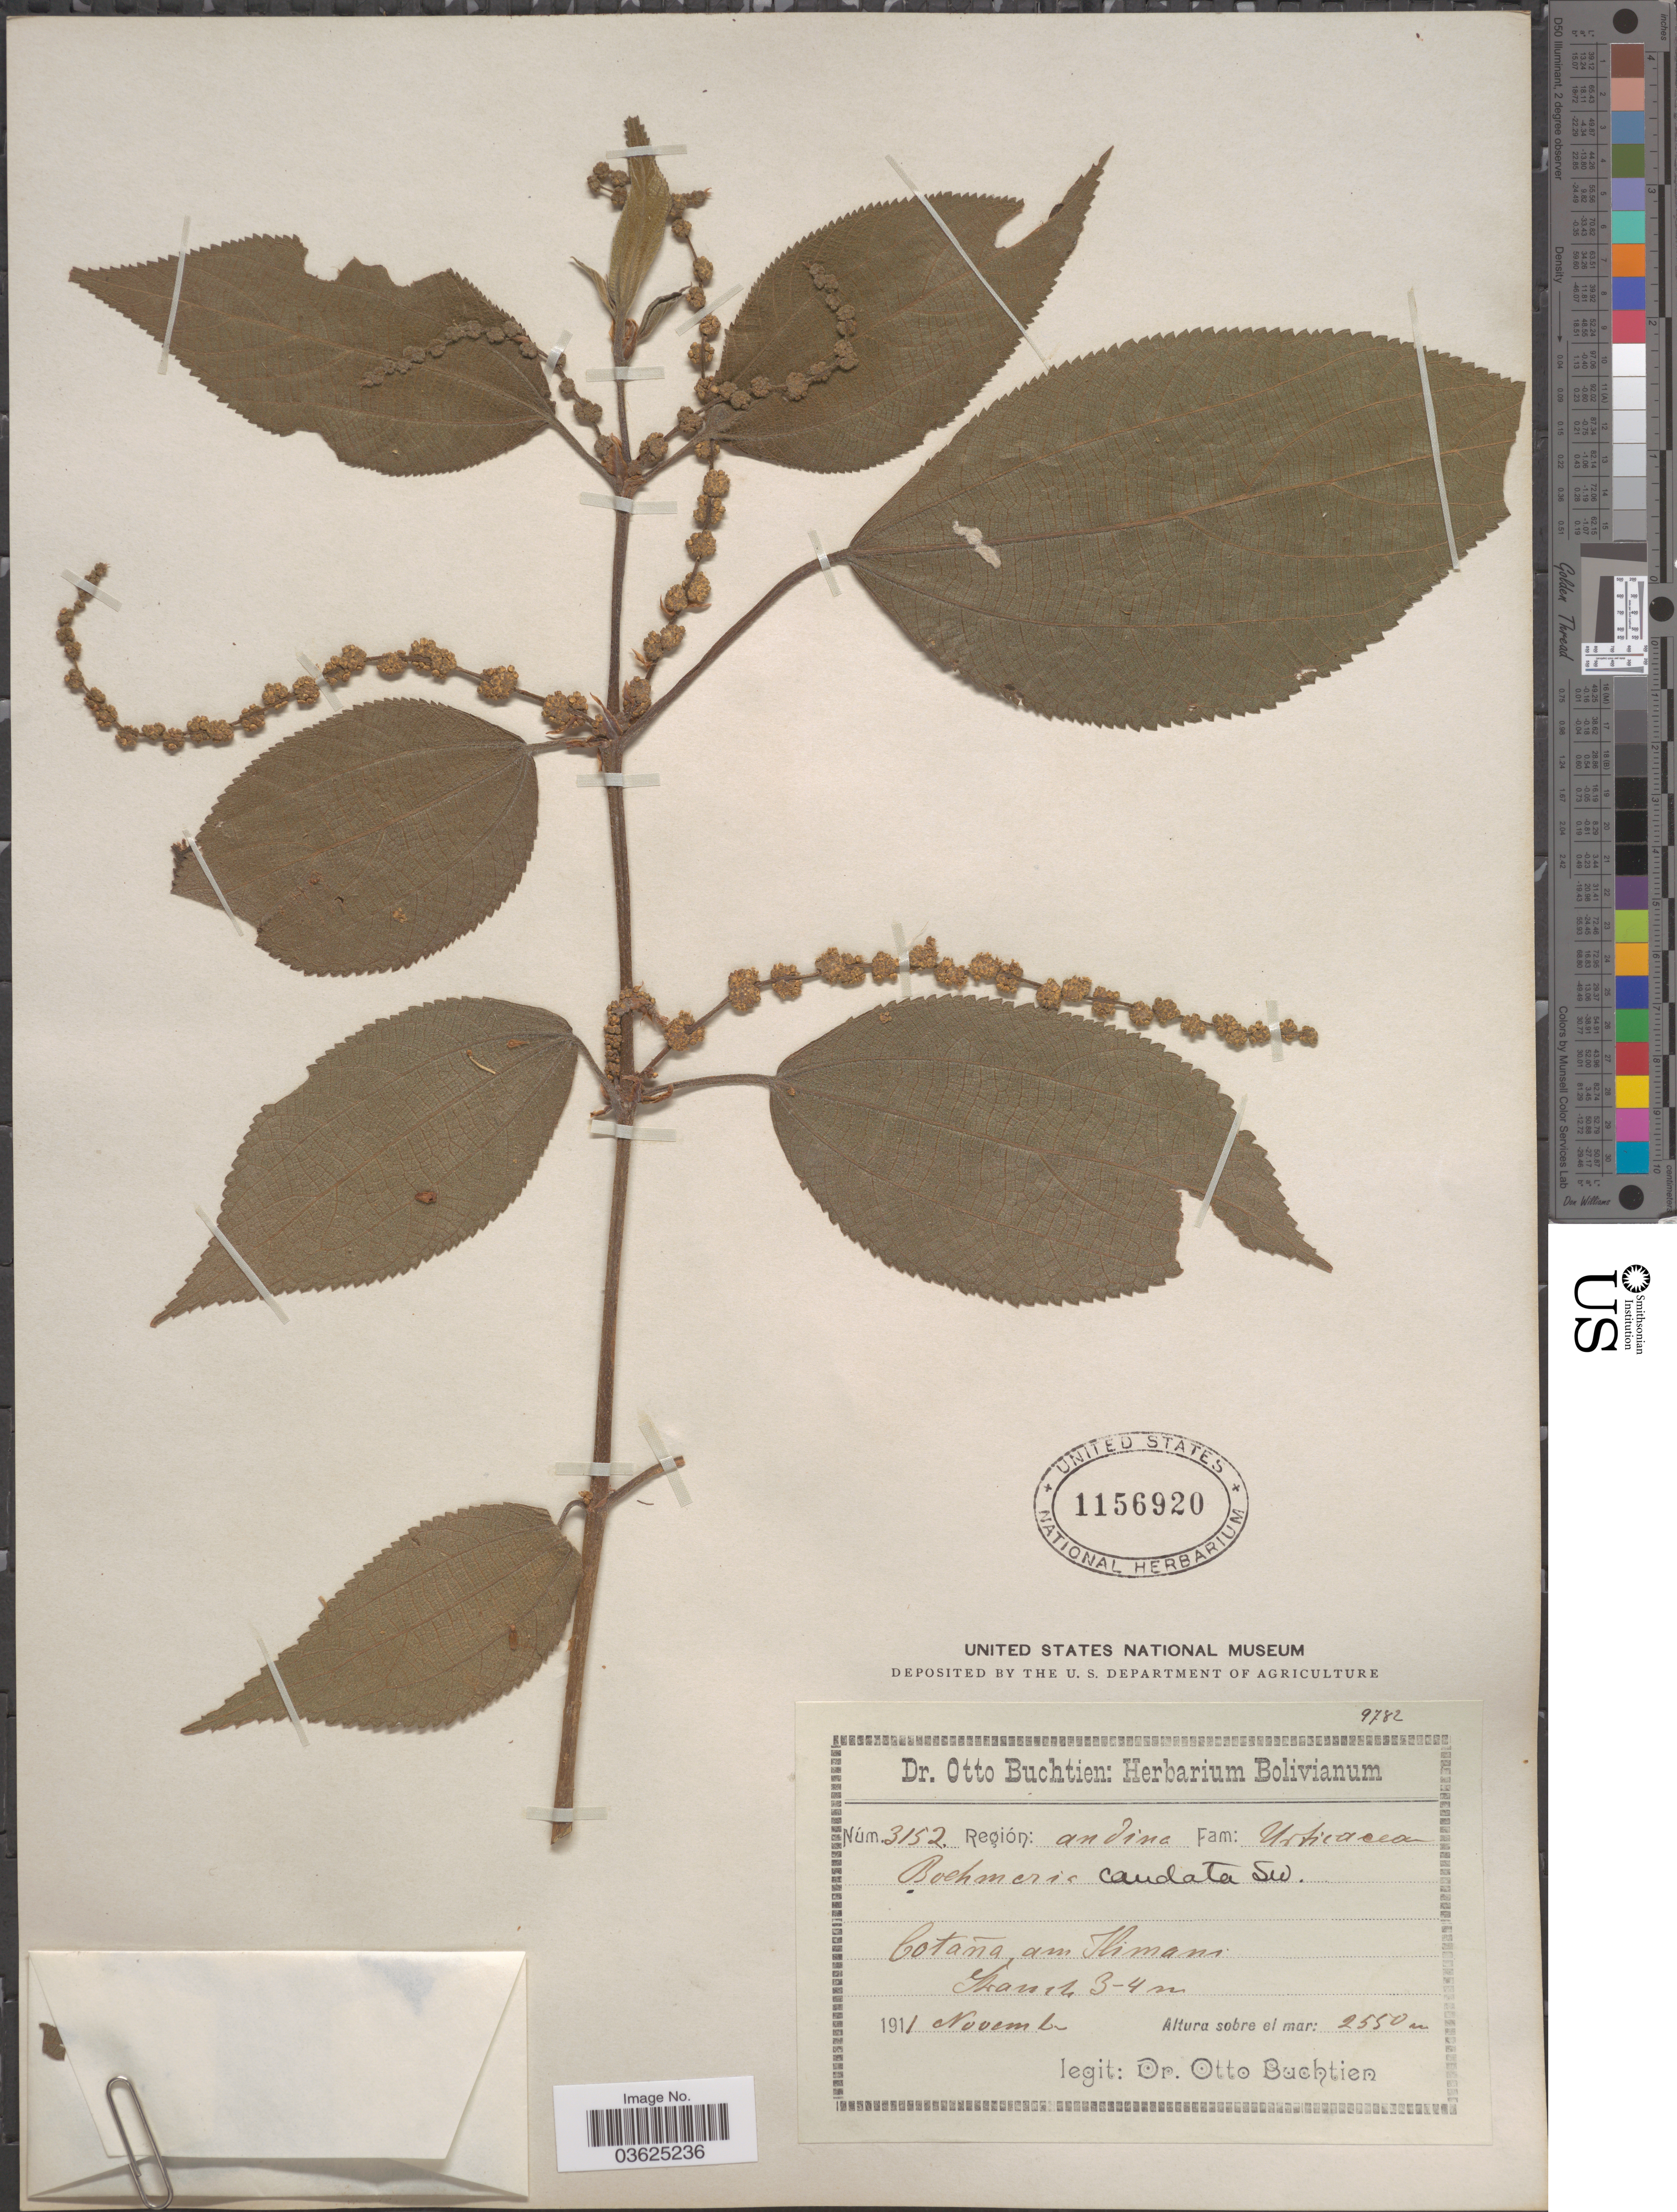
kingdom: Plantae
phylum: Tracheophyta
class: Magnoliopsida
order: Rosales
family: Urticaceae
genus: Boehmeria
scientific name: Boehmeria caudata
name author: Sw.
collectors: O. Buchtien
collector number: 3152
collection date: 1911-11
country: Bolivia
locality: Región: andina. Cotaña, am Ilimani.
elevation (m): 2550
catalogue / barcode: US 1156920